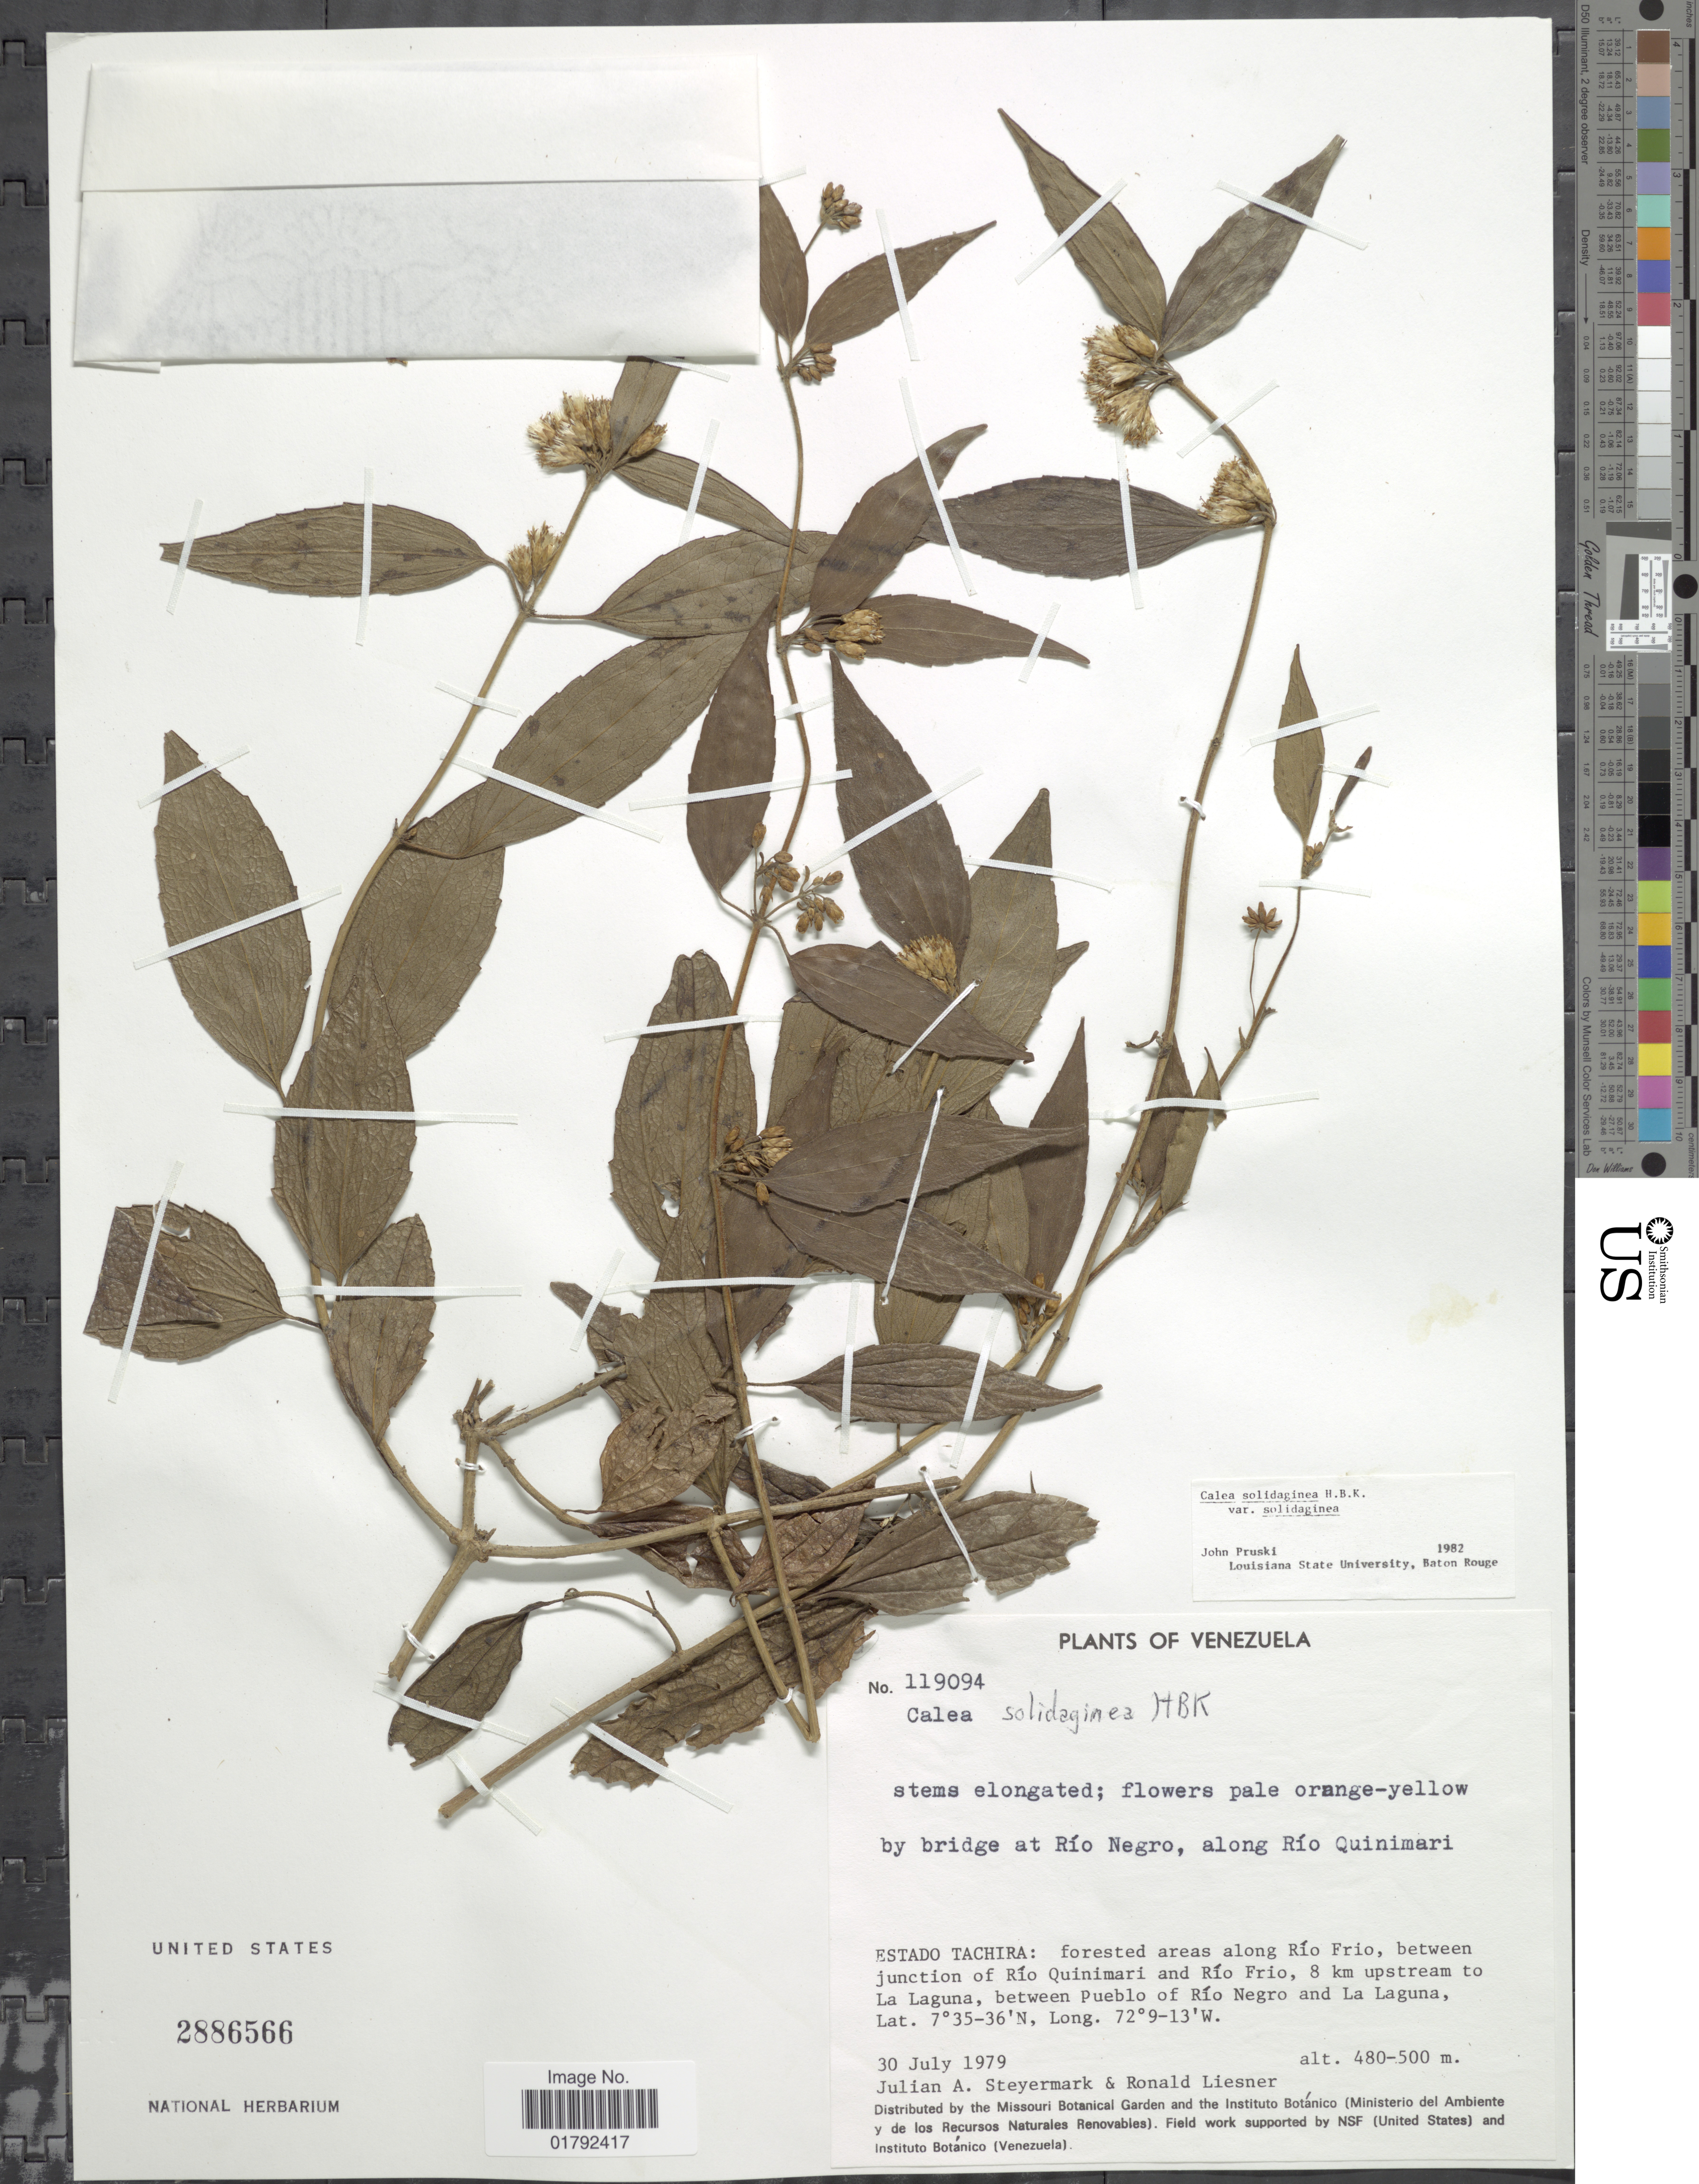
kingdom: Plantae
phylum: Tracheophyta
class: Magnoliopsida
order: Asterales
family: Asteraceae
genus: Calea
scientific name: Calea solidaginea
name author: Kunth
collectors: J. Steyermark & R. L. Liesner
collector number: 119094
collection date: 1979-07-30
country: Venezuela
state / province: Tachira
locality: By bridge at Rio Negro, along Rio Quinimari, forested area along Rio Frio, between junction of Rio Quinimari and Rio Frio, 8 km upstream to La Laguna, between Pueblo of Rio Negro and La Laguna.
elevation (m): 480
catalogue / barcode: US 2886566